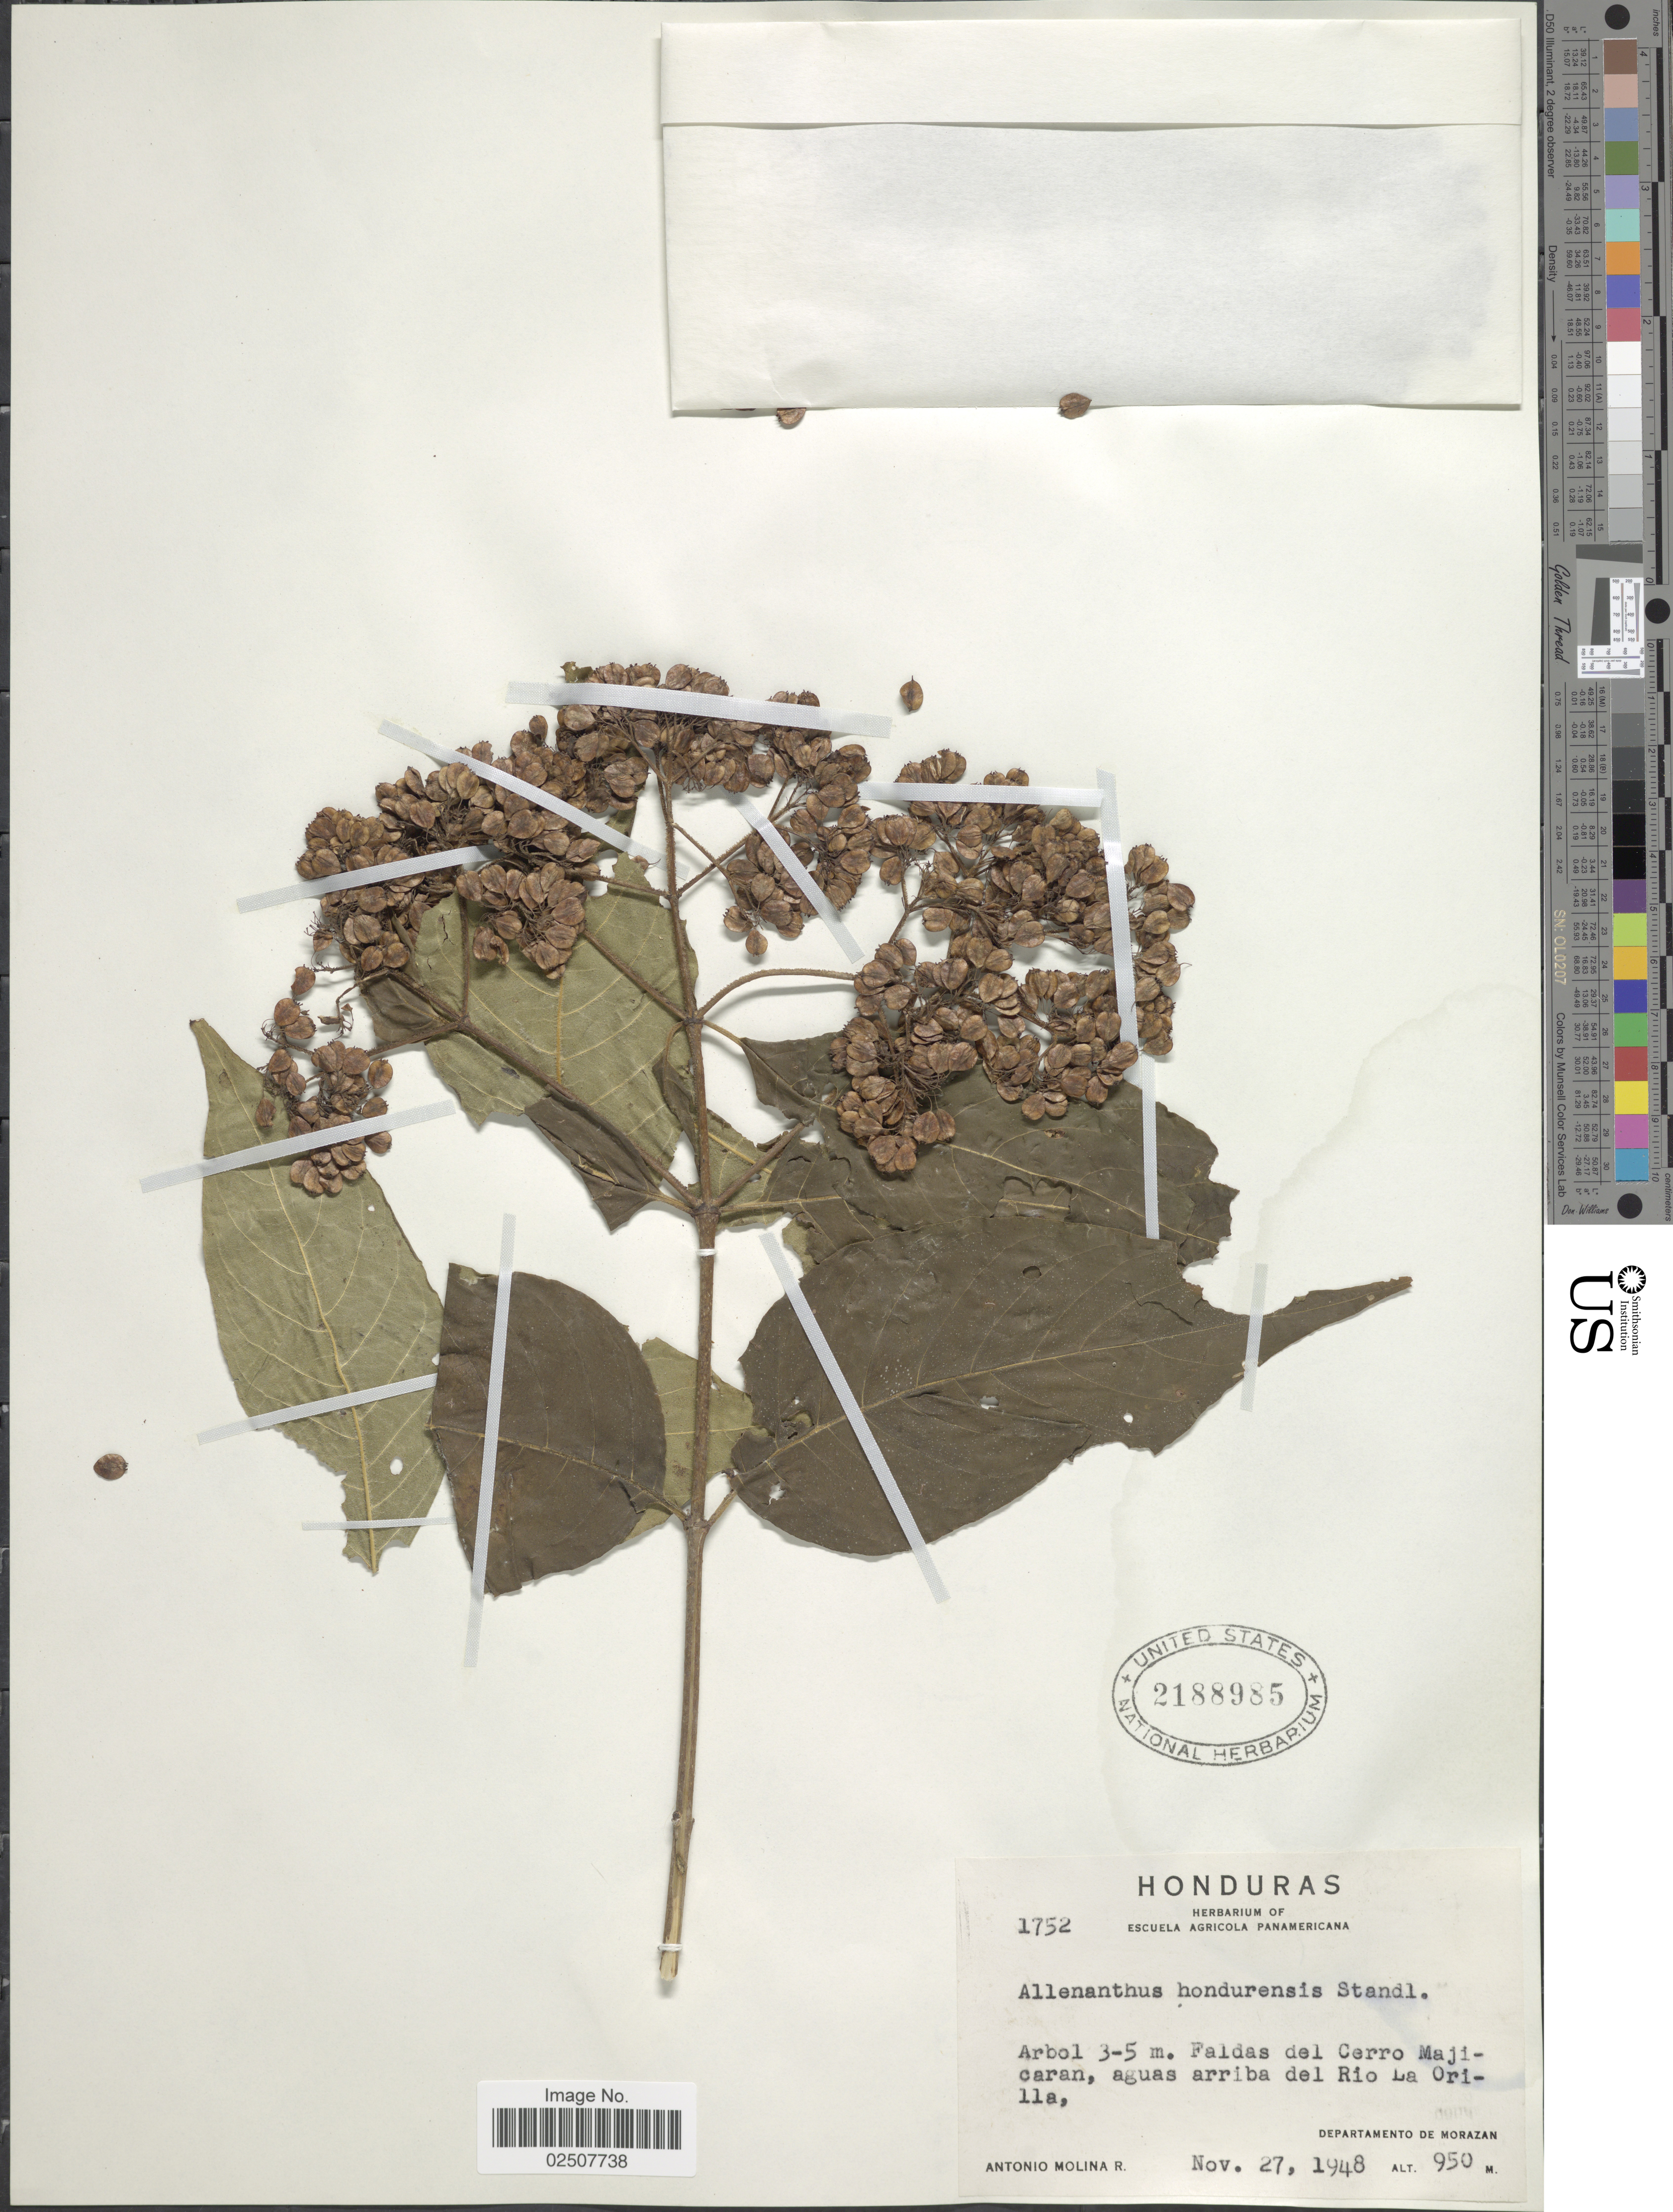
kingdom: Plantae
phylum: Tracheophyta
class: Magnoliopsida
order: Gentianales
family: Rubiaceae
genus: Allenanthus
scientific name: Allenanthus hondurensis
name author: Standl.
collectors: A. Molina R.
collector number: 1752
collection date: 1948-11-27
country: Honduras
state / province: Fco. Morazán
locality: Faldas del Cerro Majicaran, aguas arriba del Rio La Orilla, Departamento de Morazan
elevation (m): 950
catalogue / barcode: US 2188985